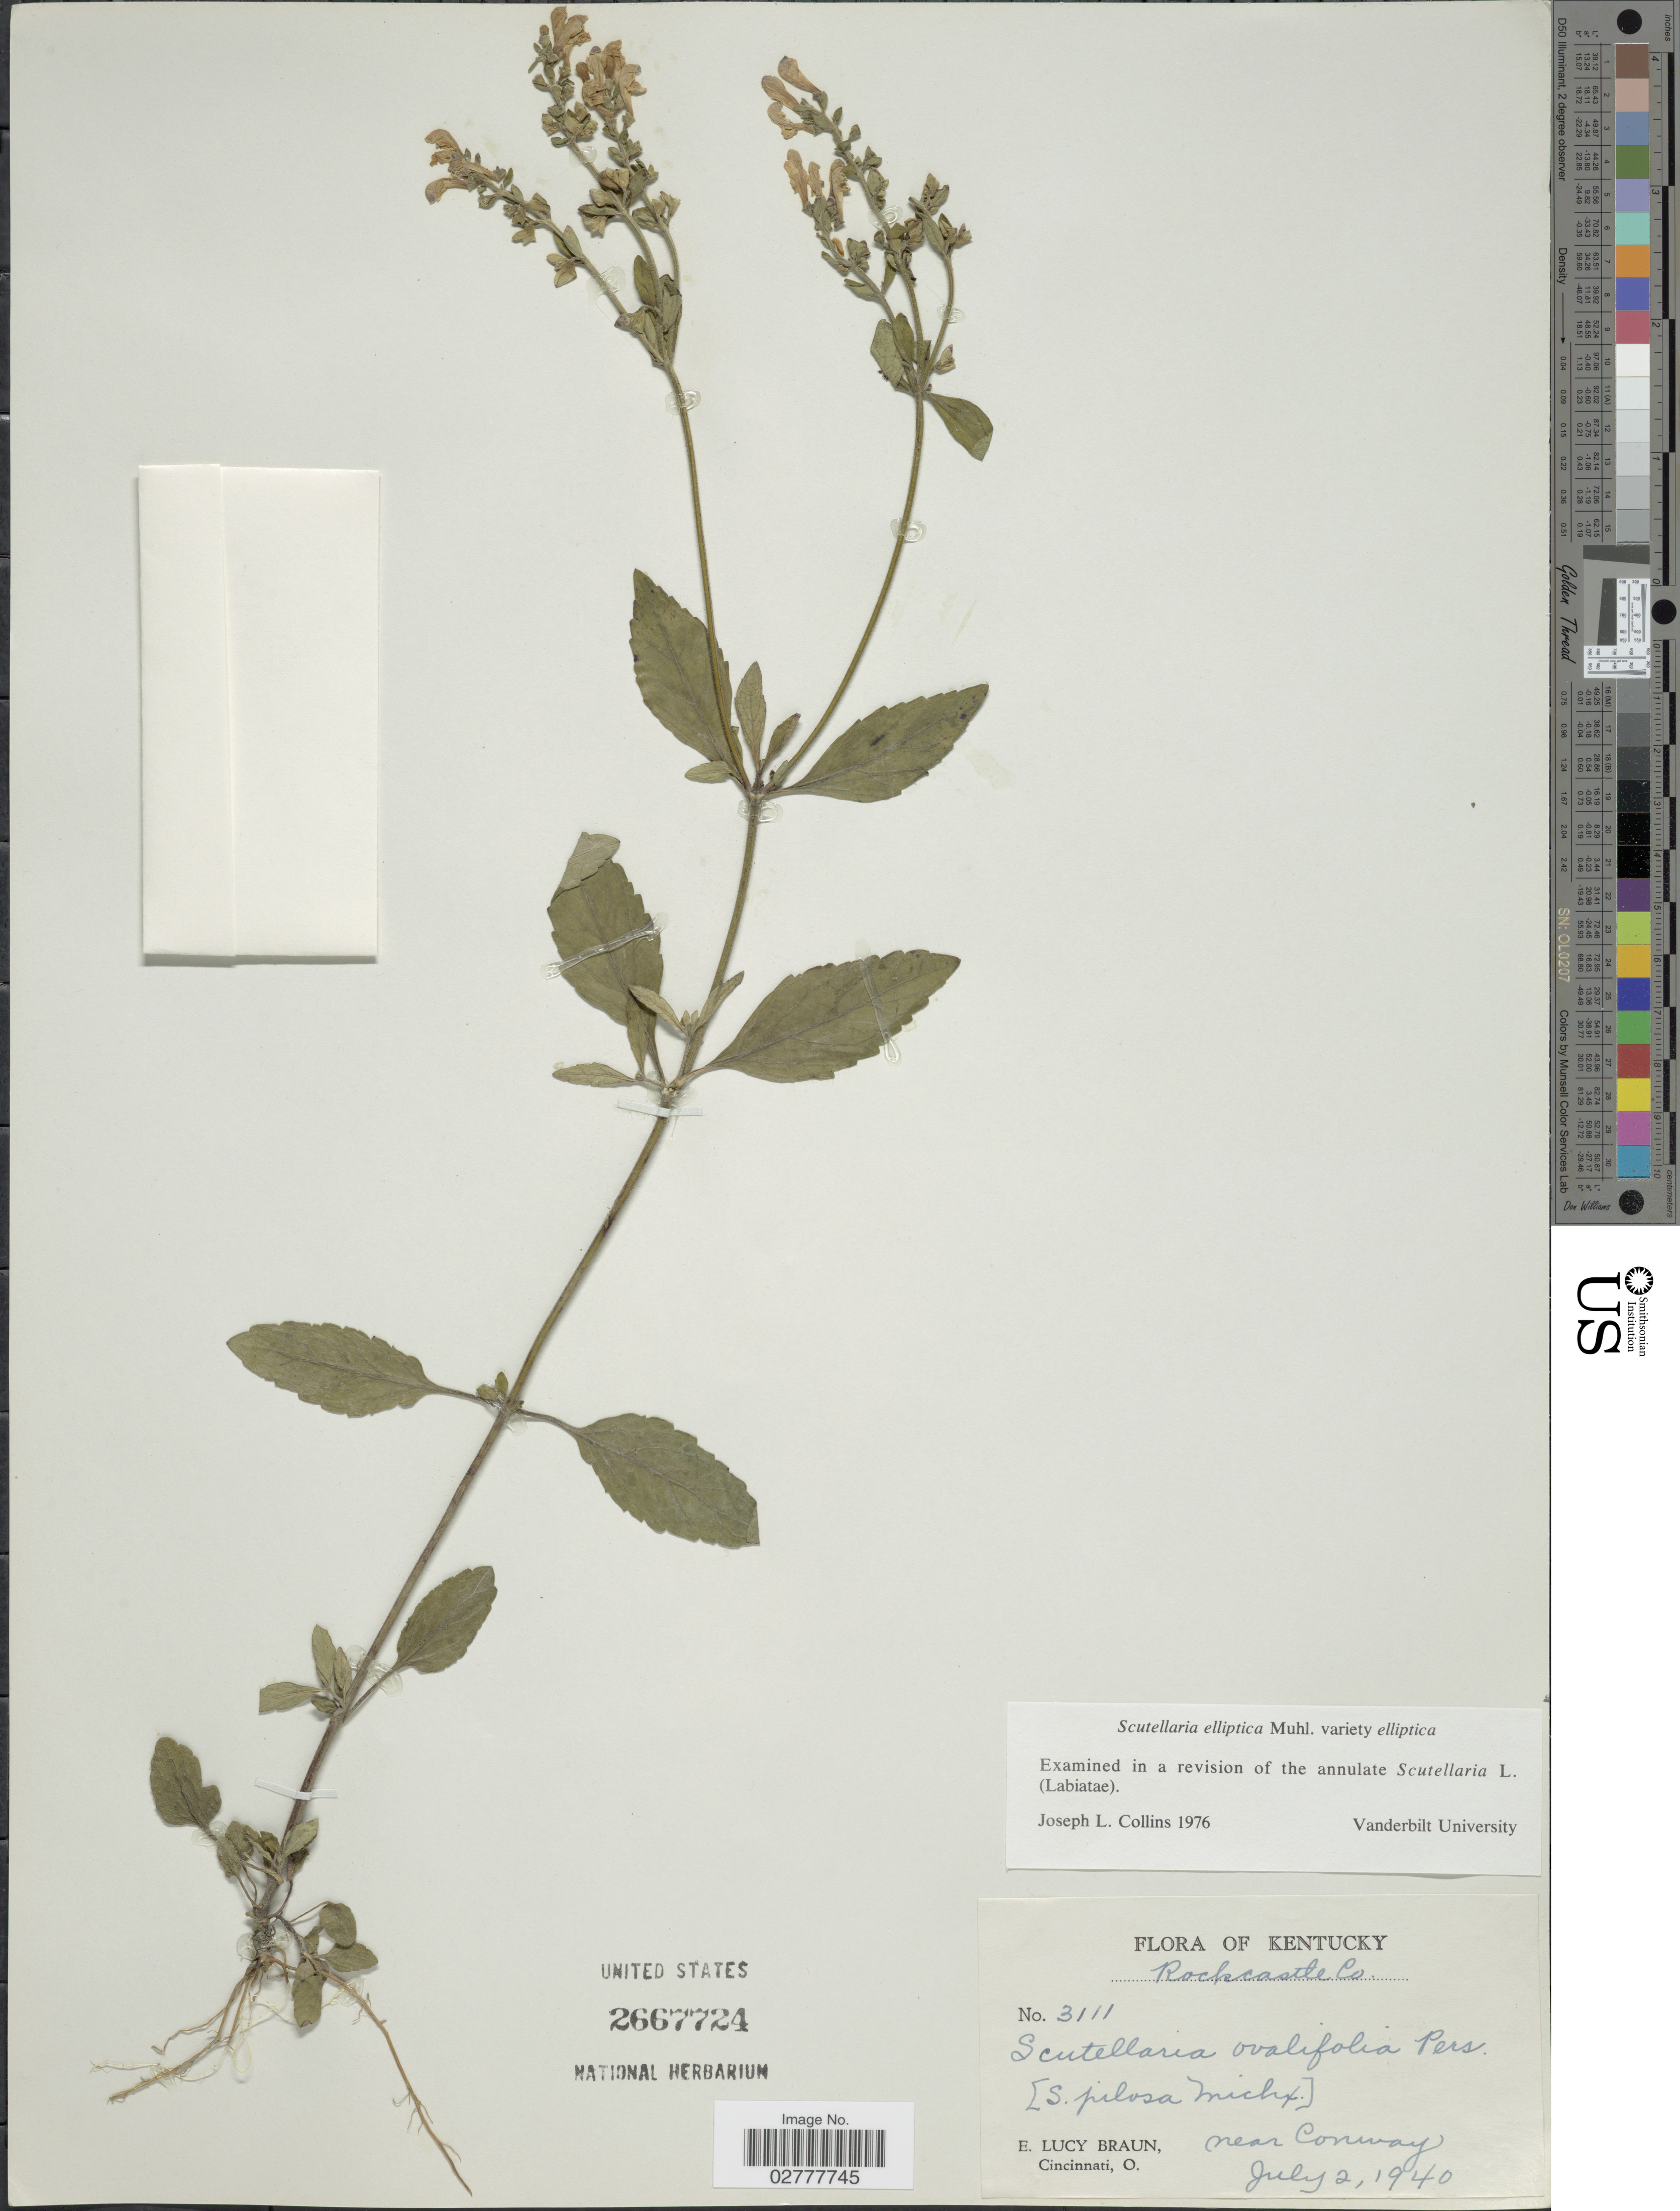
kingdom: Plantae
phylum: Tracheophyta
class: Magnoliopsida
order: Lamiales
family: Lamiaceae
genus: Scutellaria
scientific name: Scutellaria elliptica var. elliptica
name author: Muhl.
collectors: E. L. Braun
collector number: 3111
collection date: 1940-07-02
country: United States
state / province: Kentucky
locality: Rockcastle Co., near Conway.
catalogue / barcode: US 2667724